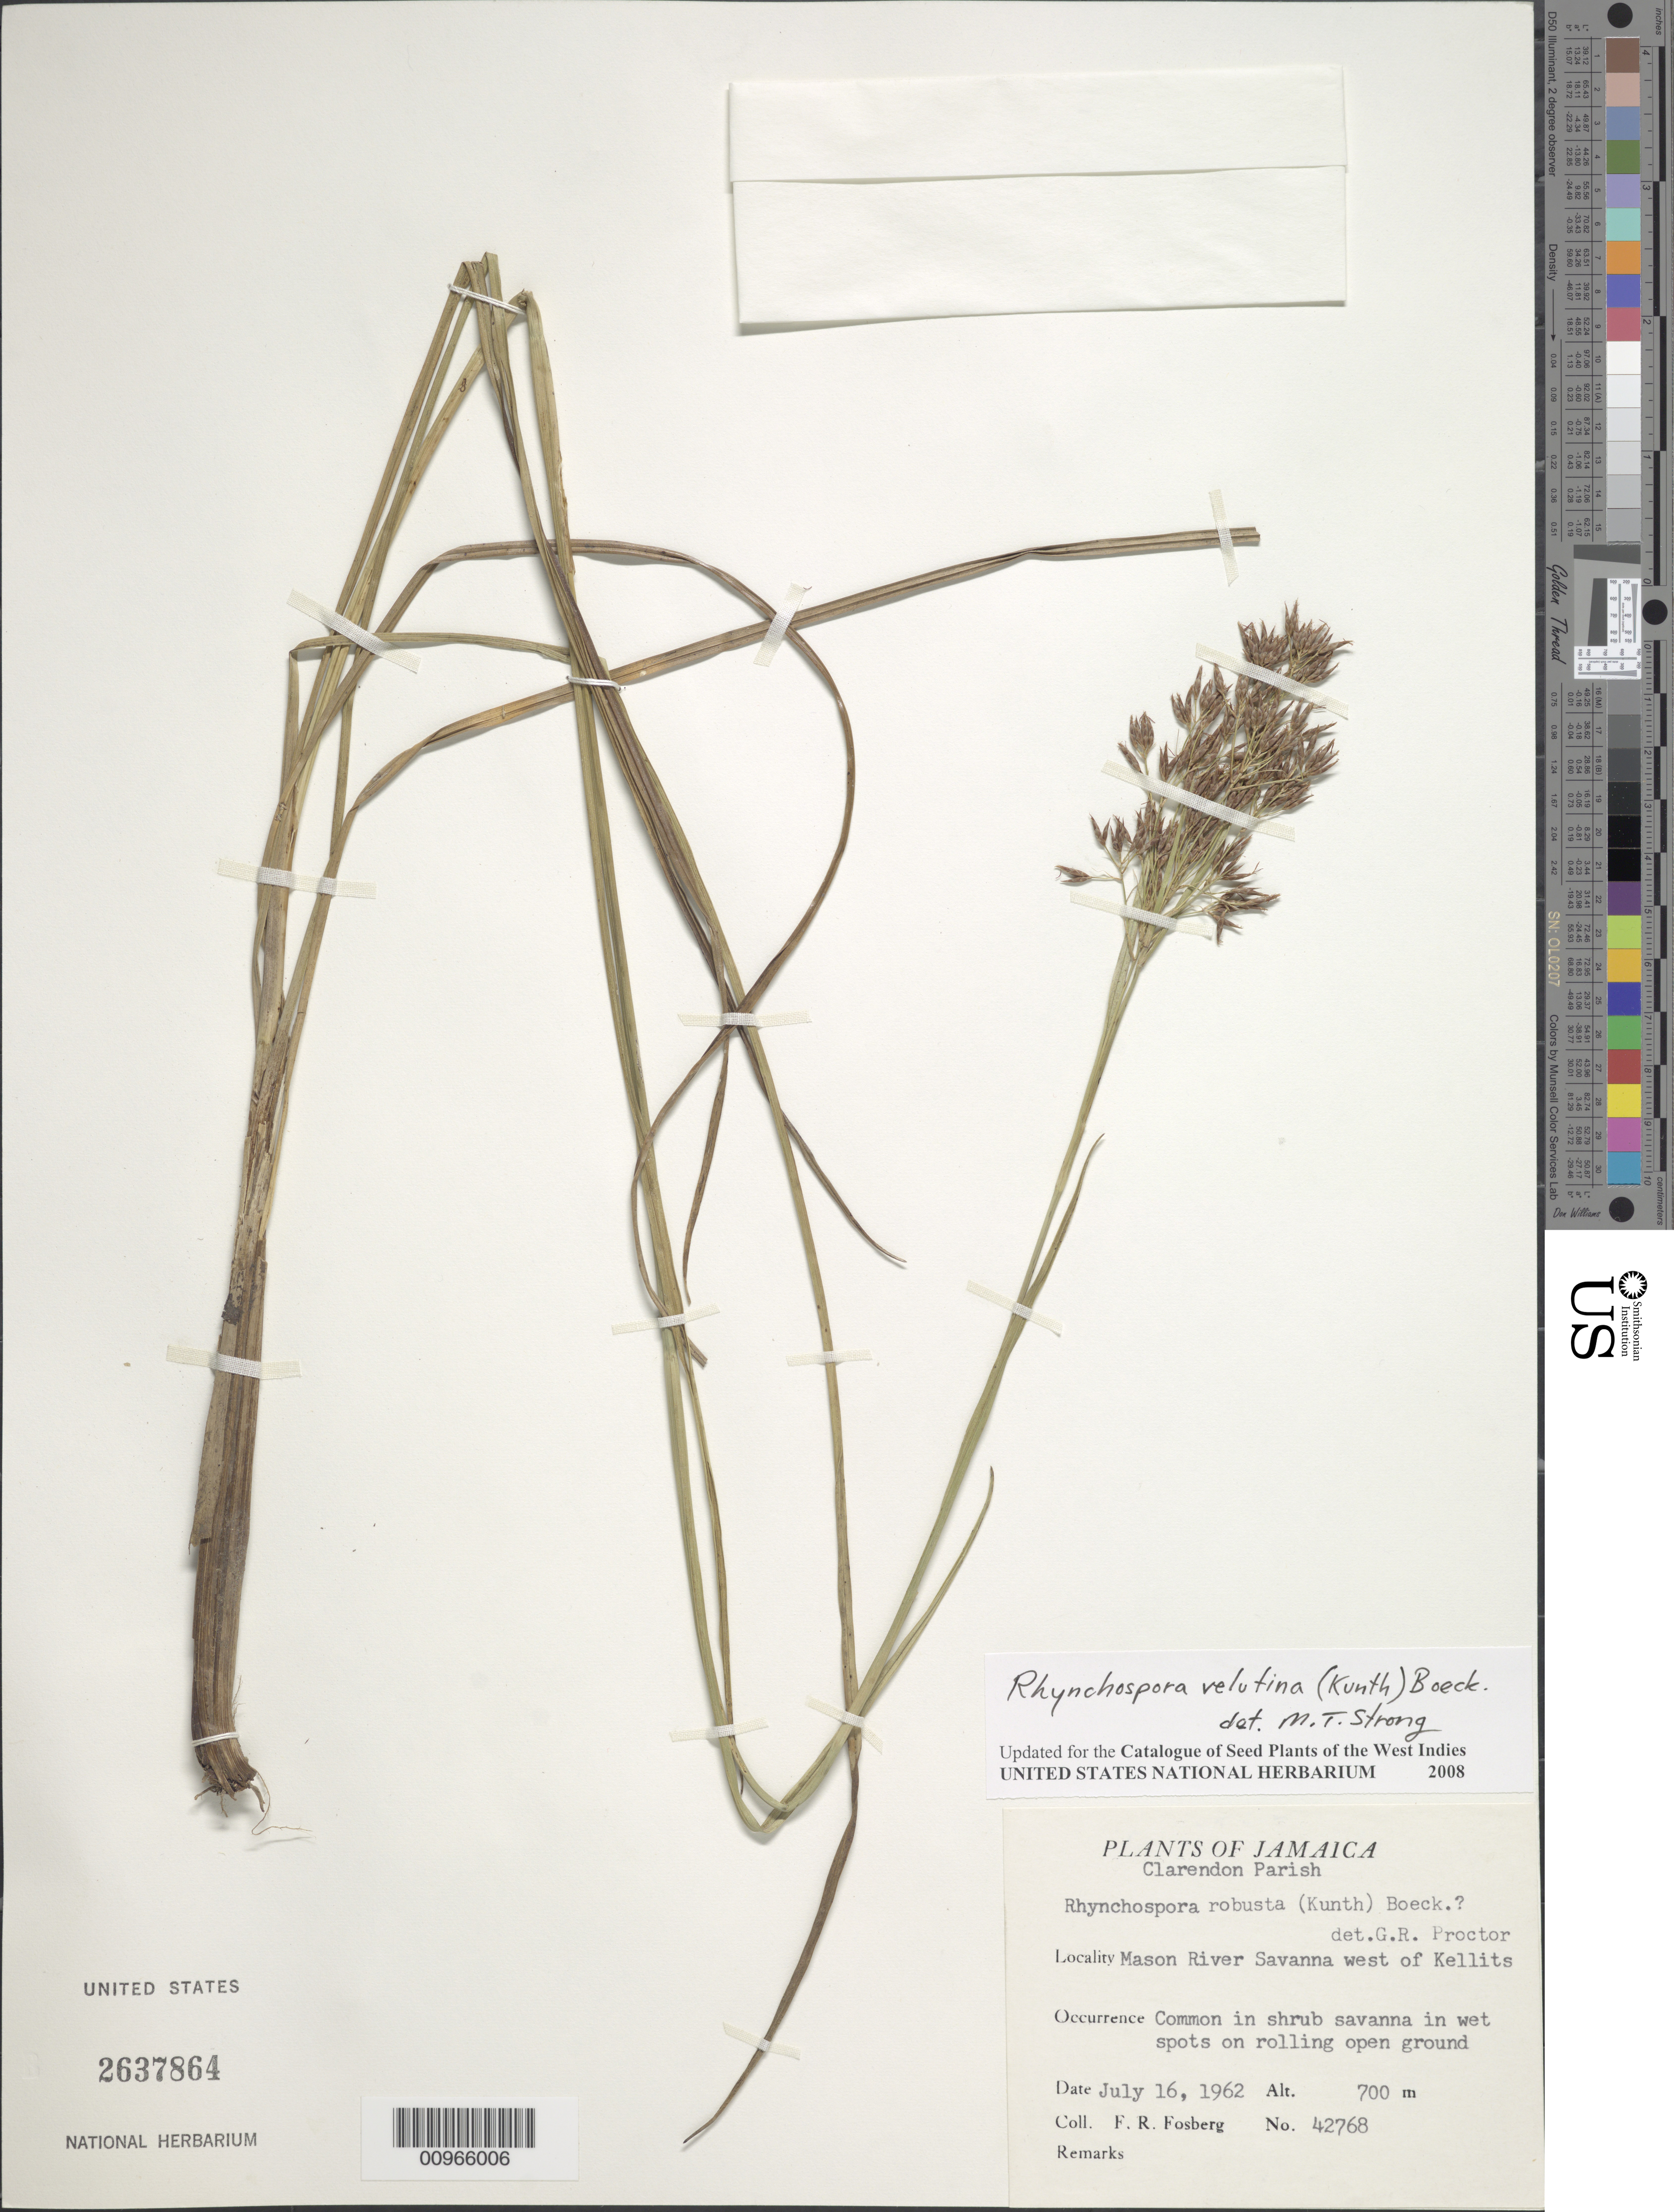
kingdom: Plantae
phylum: Tracheophyta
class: Liliopsida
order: Poales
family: Cyperaceae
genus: Rhynchospora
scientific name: Rhynchospora velutina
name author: (Kunth) Boeckeler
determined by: Strong, M. T., (US), Smithsonian Institution - National Museum of Natural History (UNITED STATES)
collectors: F. R. Fosberg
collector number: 42768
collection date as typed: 16 Jul 1962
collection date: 1962-07-16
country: Jamaica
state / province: Clarendon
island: Jamaica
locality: Mason River Savanna, west of Kellits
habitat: In shrub savanna in wet spots on rolling open ground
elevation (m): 700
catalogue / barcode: US 2637864